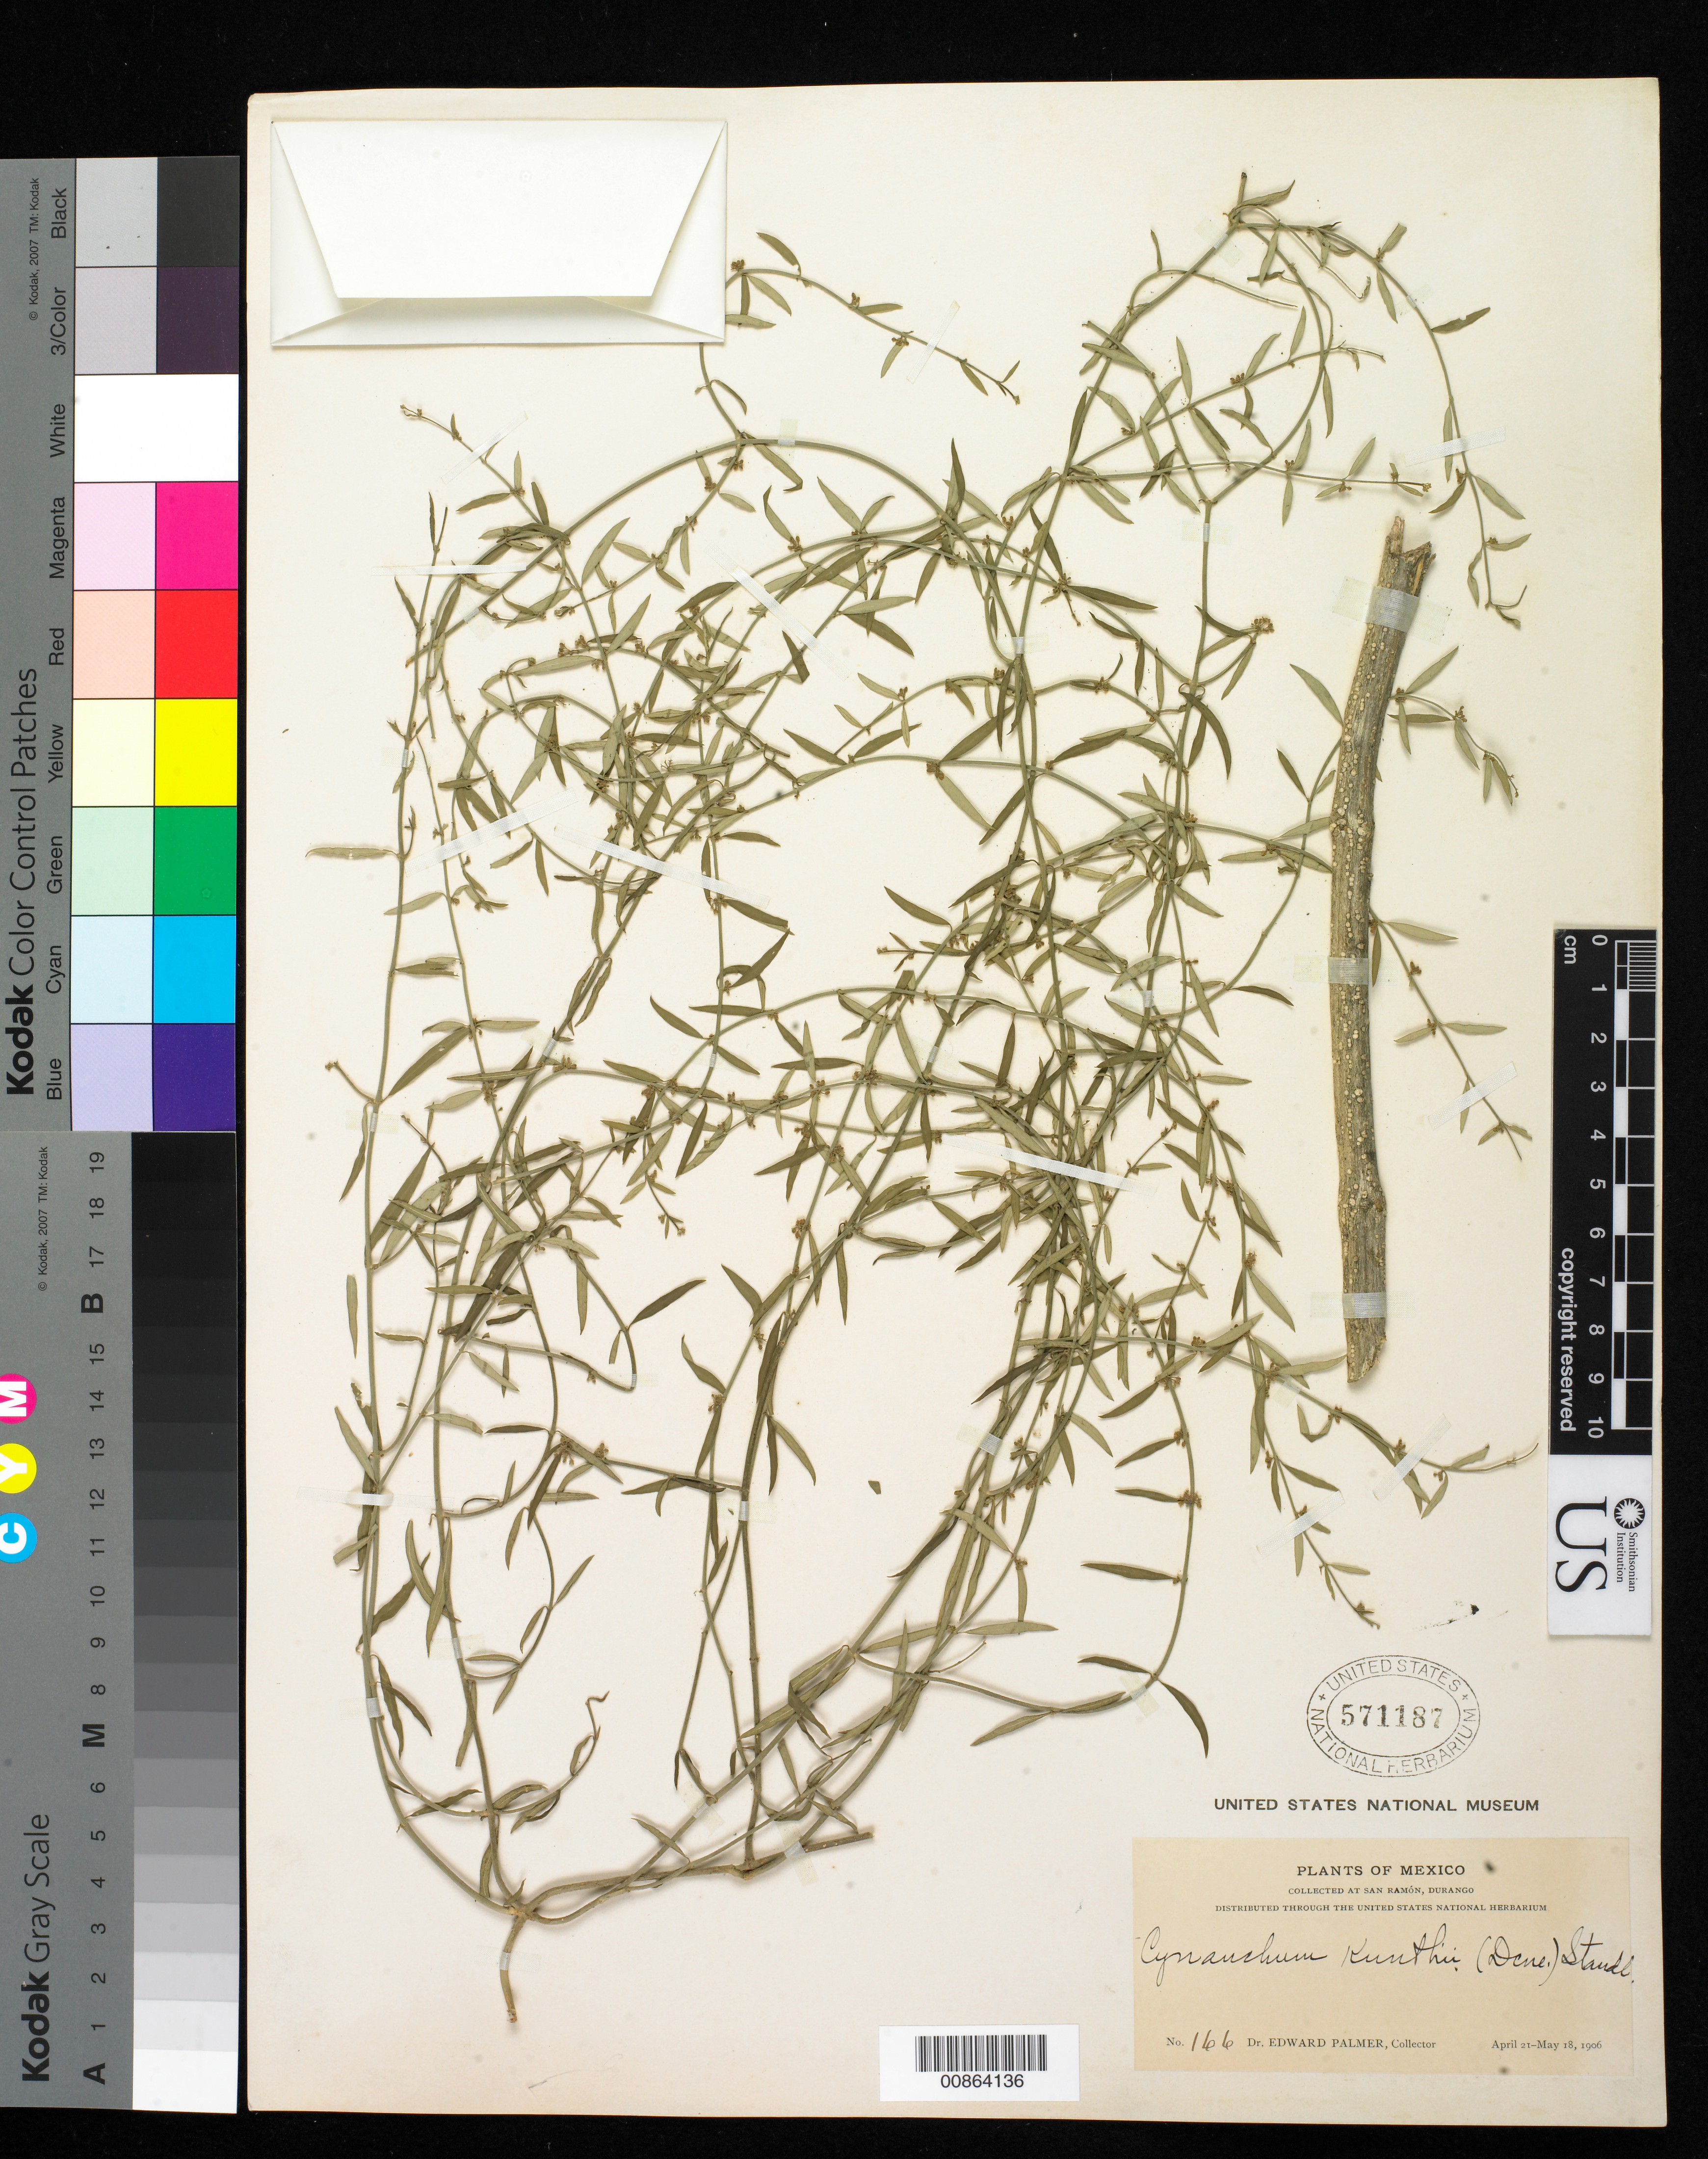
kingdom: Plantae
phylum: Tracheophyta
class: Magnoliopsida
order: Gentianales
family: Apocynaceae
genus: Cynanchum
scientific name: Cynanchum kunthii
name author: (Decne.) Standl.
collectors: E. Palmer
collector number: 166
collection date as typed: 21 Apr 1906 to 18 May 1906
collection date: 1906-04-21/1906-05-18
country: Mexico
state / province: Durango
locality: San Ramón, Durango.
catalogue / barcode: US 571187